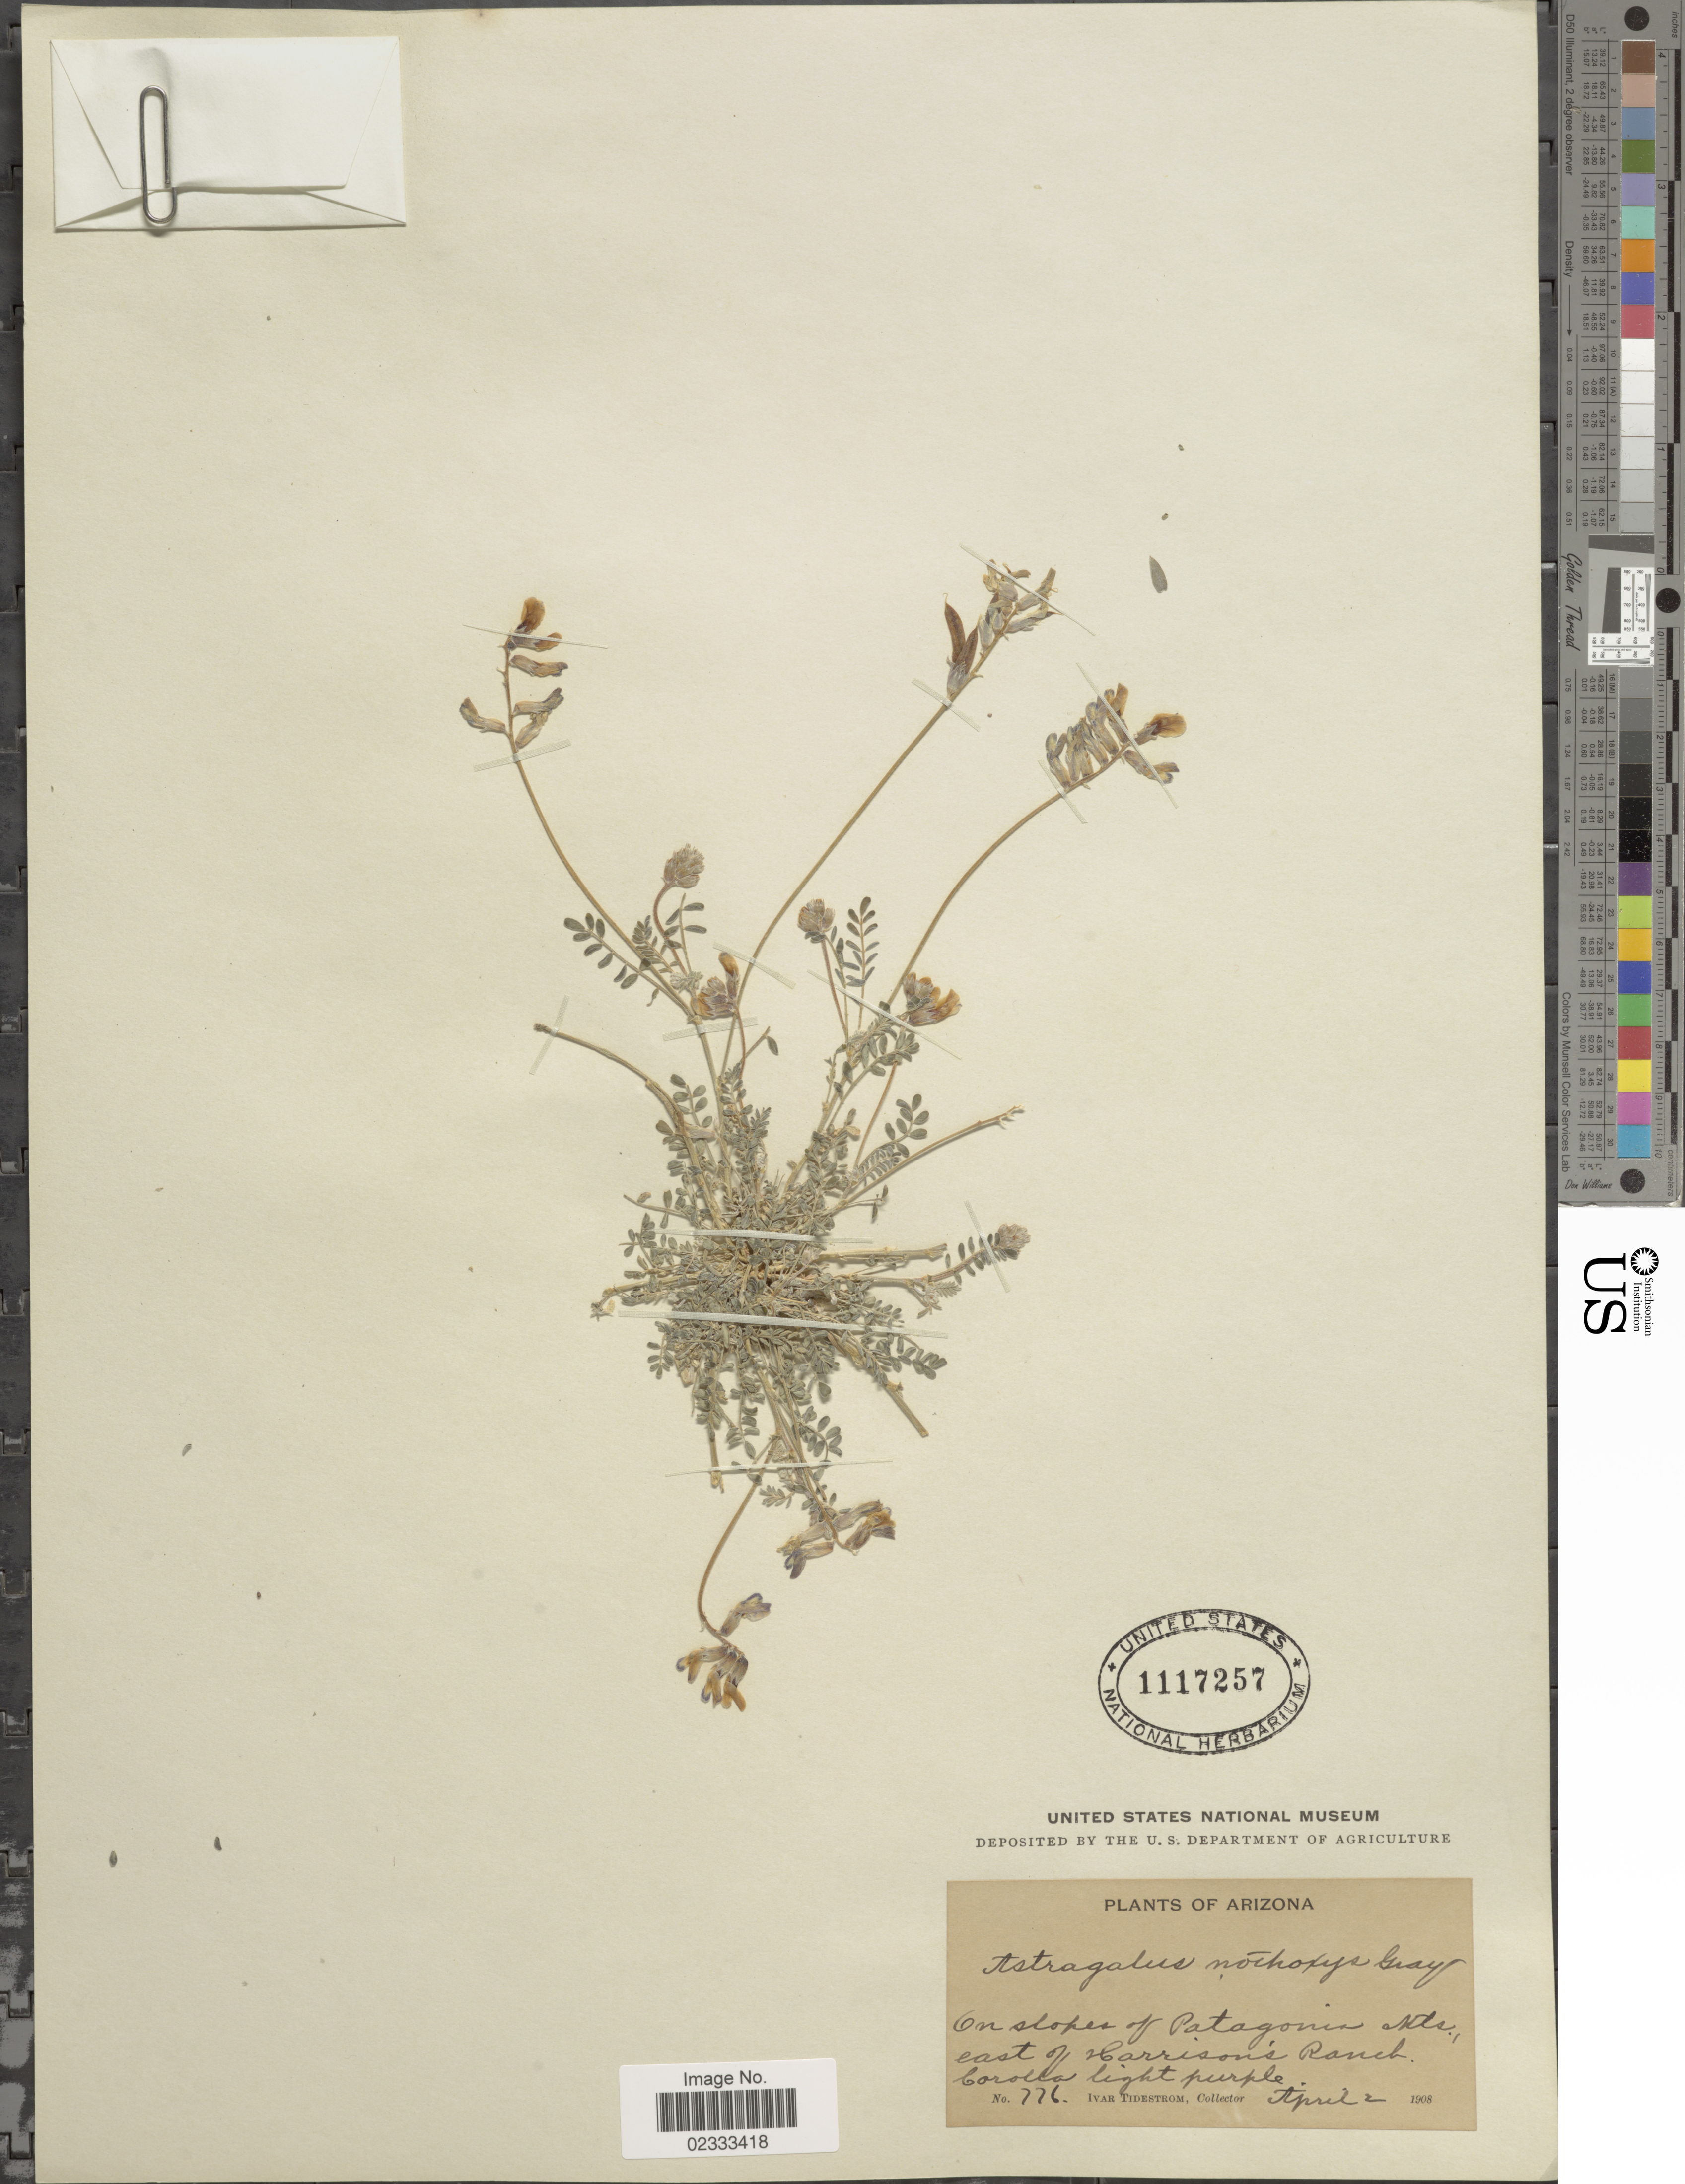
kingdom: Plantae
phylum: Tracheophyta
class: Magnoliopsida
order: Fabales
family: Fabaceae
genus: Astragalus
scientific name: Astragalus nothoxys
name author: A. Gray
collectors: I. F. Tidestrom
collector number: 776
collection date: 1908-04-02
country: United States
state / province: Arizona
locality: On slopes of Patagonia Mts., east of Harrison's Ranch.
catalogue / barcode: US 1117257